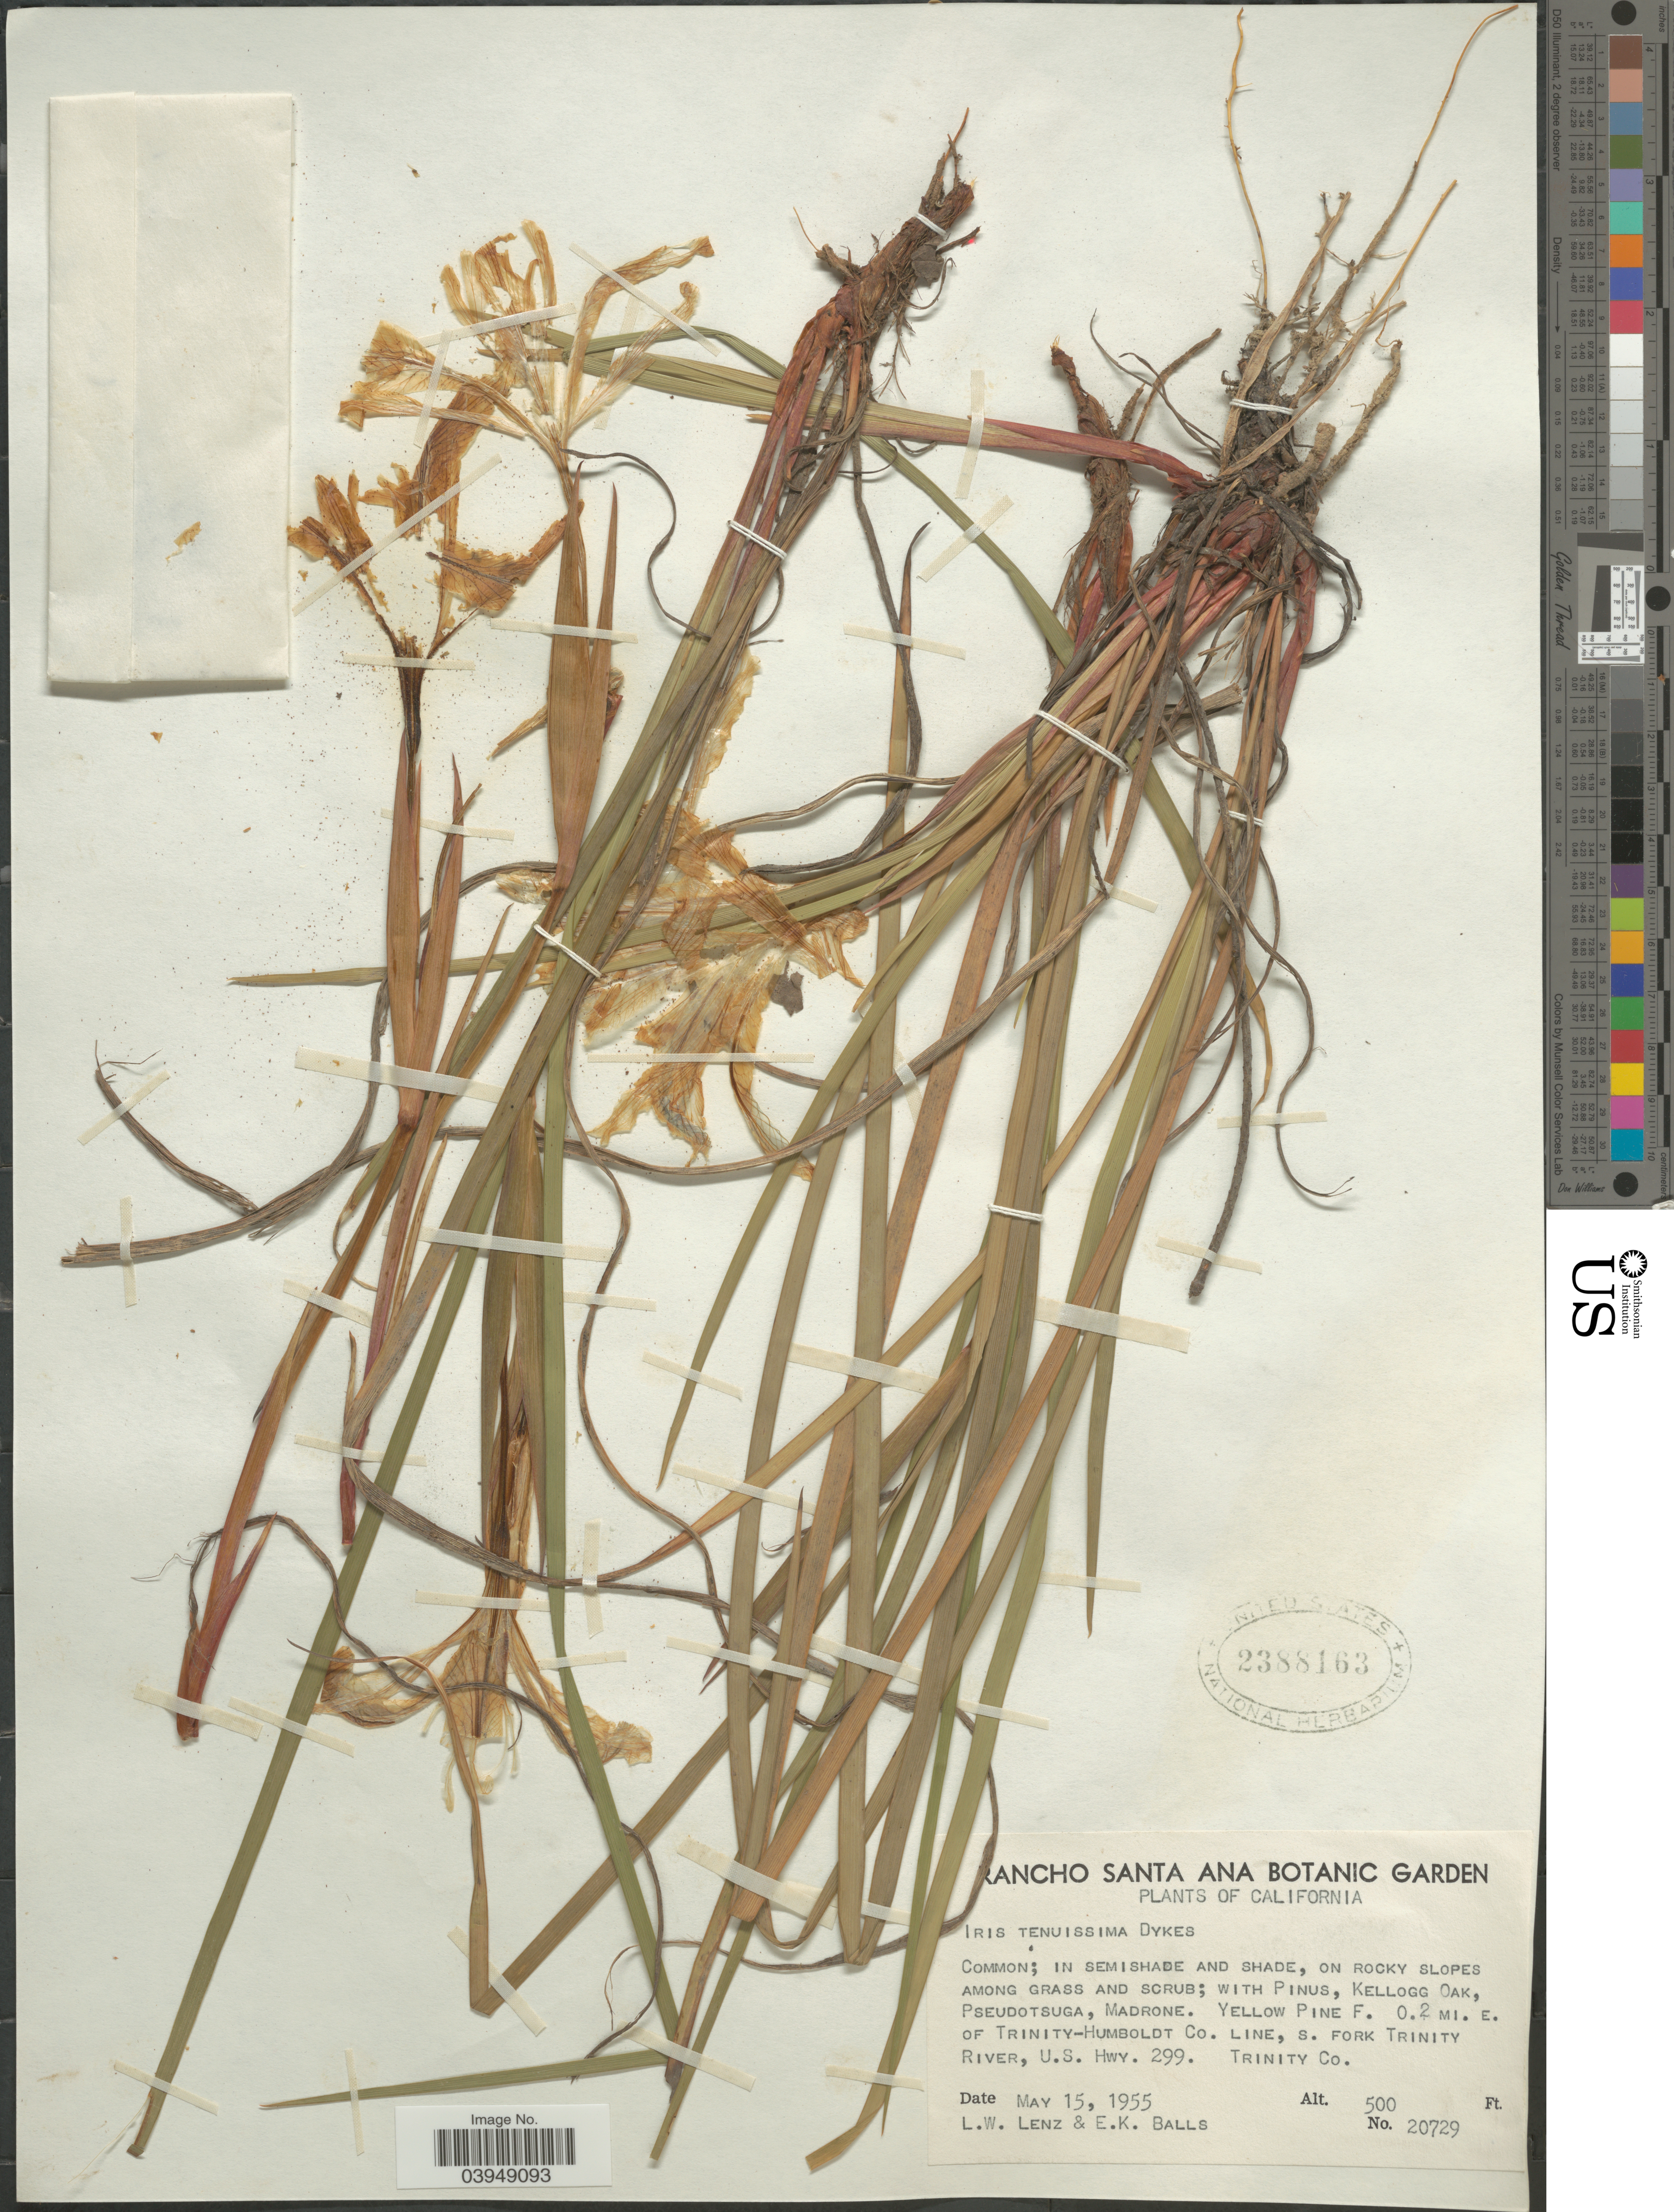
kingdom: Plantae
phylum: Tracheophyta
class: Liliopsida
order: Asparagales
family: Iridaceae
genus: Iris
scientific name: Iris tenuissima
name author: Dykes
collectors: L. Lenz & E. K. Balls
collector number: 20729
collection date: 1955-05-15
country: United States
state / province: California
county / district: Humboldt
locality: Yellow Pine F. 0.2 mi. e. of Trinity-Humboldt Co. line, s. fork Trinity River, U.S. Hwy. 299. Trinity Co.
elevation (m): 152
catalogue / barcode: US 2388163